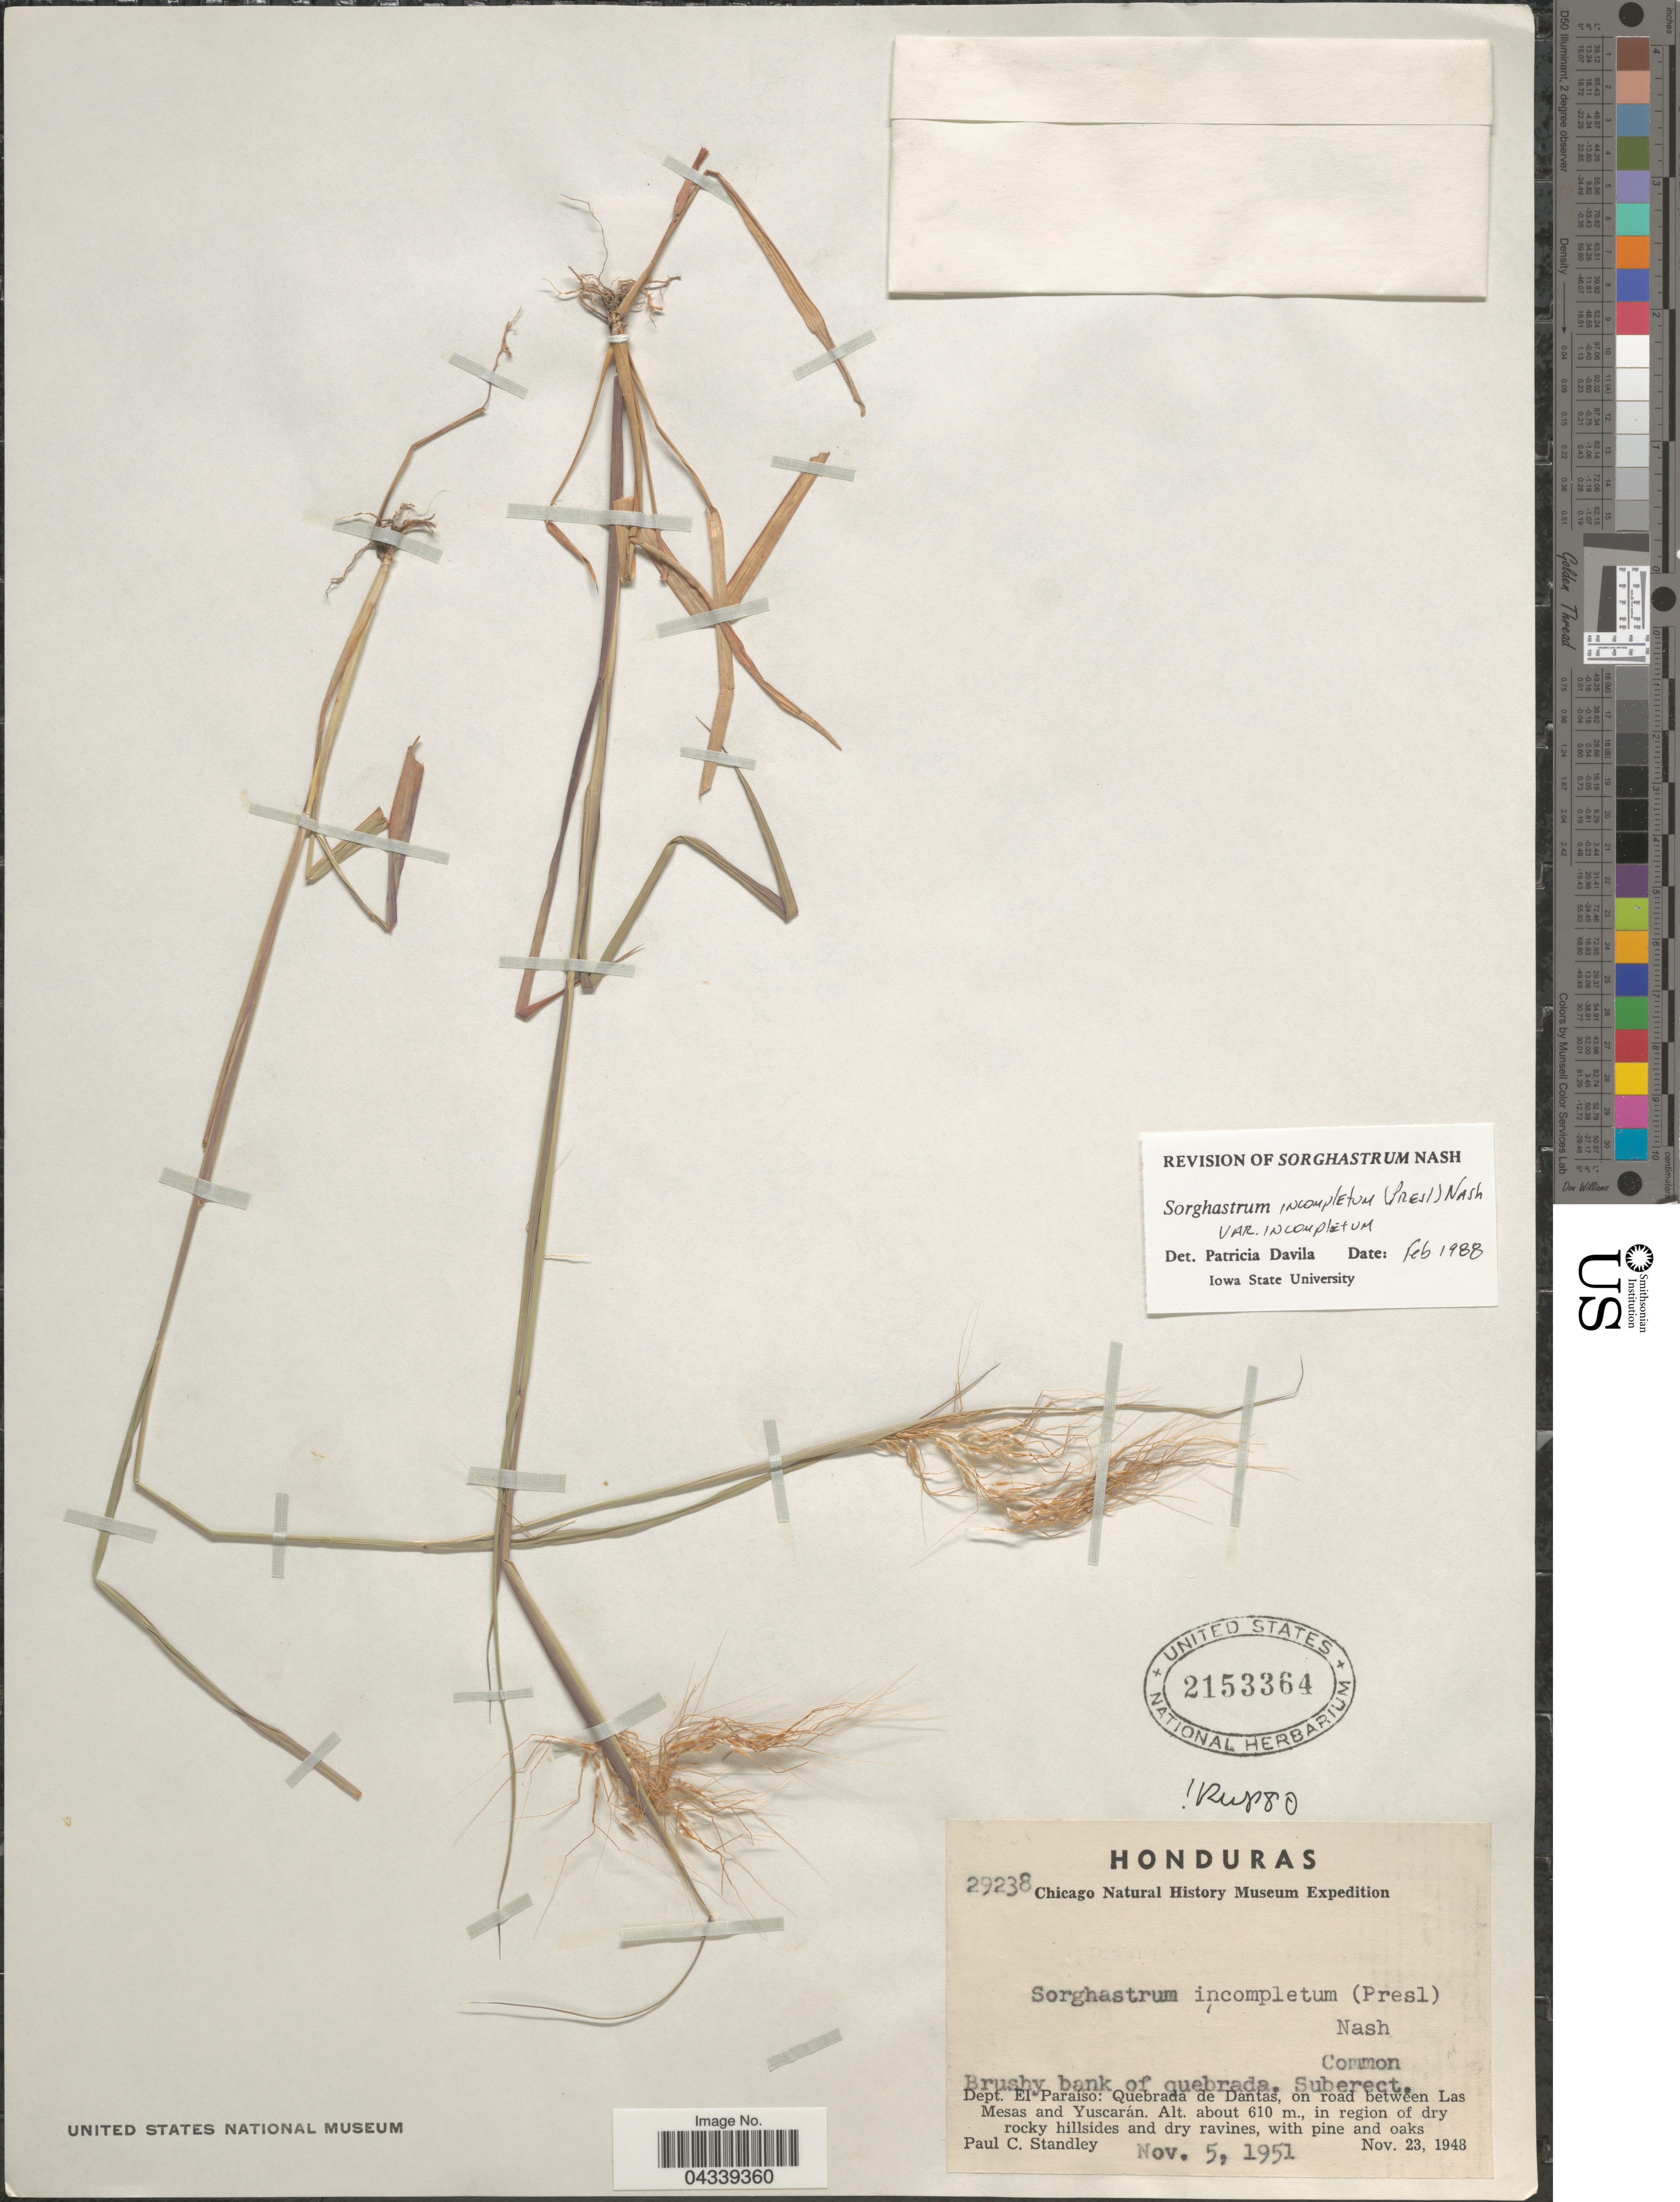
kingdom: Plantae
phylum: Tracheophyta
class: Liliopsida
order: Poales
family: Poaceae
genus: Sorghastrum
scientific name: Sorghastrum incompletum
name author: (J. Presl) Nash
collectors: P. C. Standley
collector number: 29238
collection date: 1948-11-23/1951-11-05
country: Honduras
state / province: El Paraiso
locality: Dept. El Paraíso: Quebrada de Dantas, on road between Las Mesas and Yuscarán.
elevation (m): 610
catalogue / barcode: US 2153364